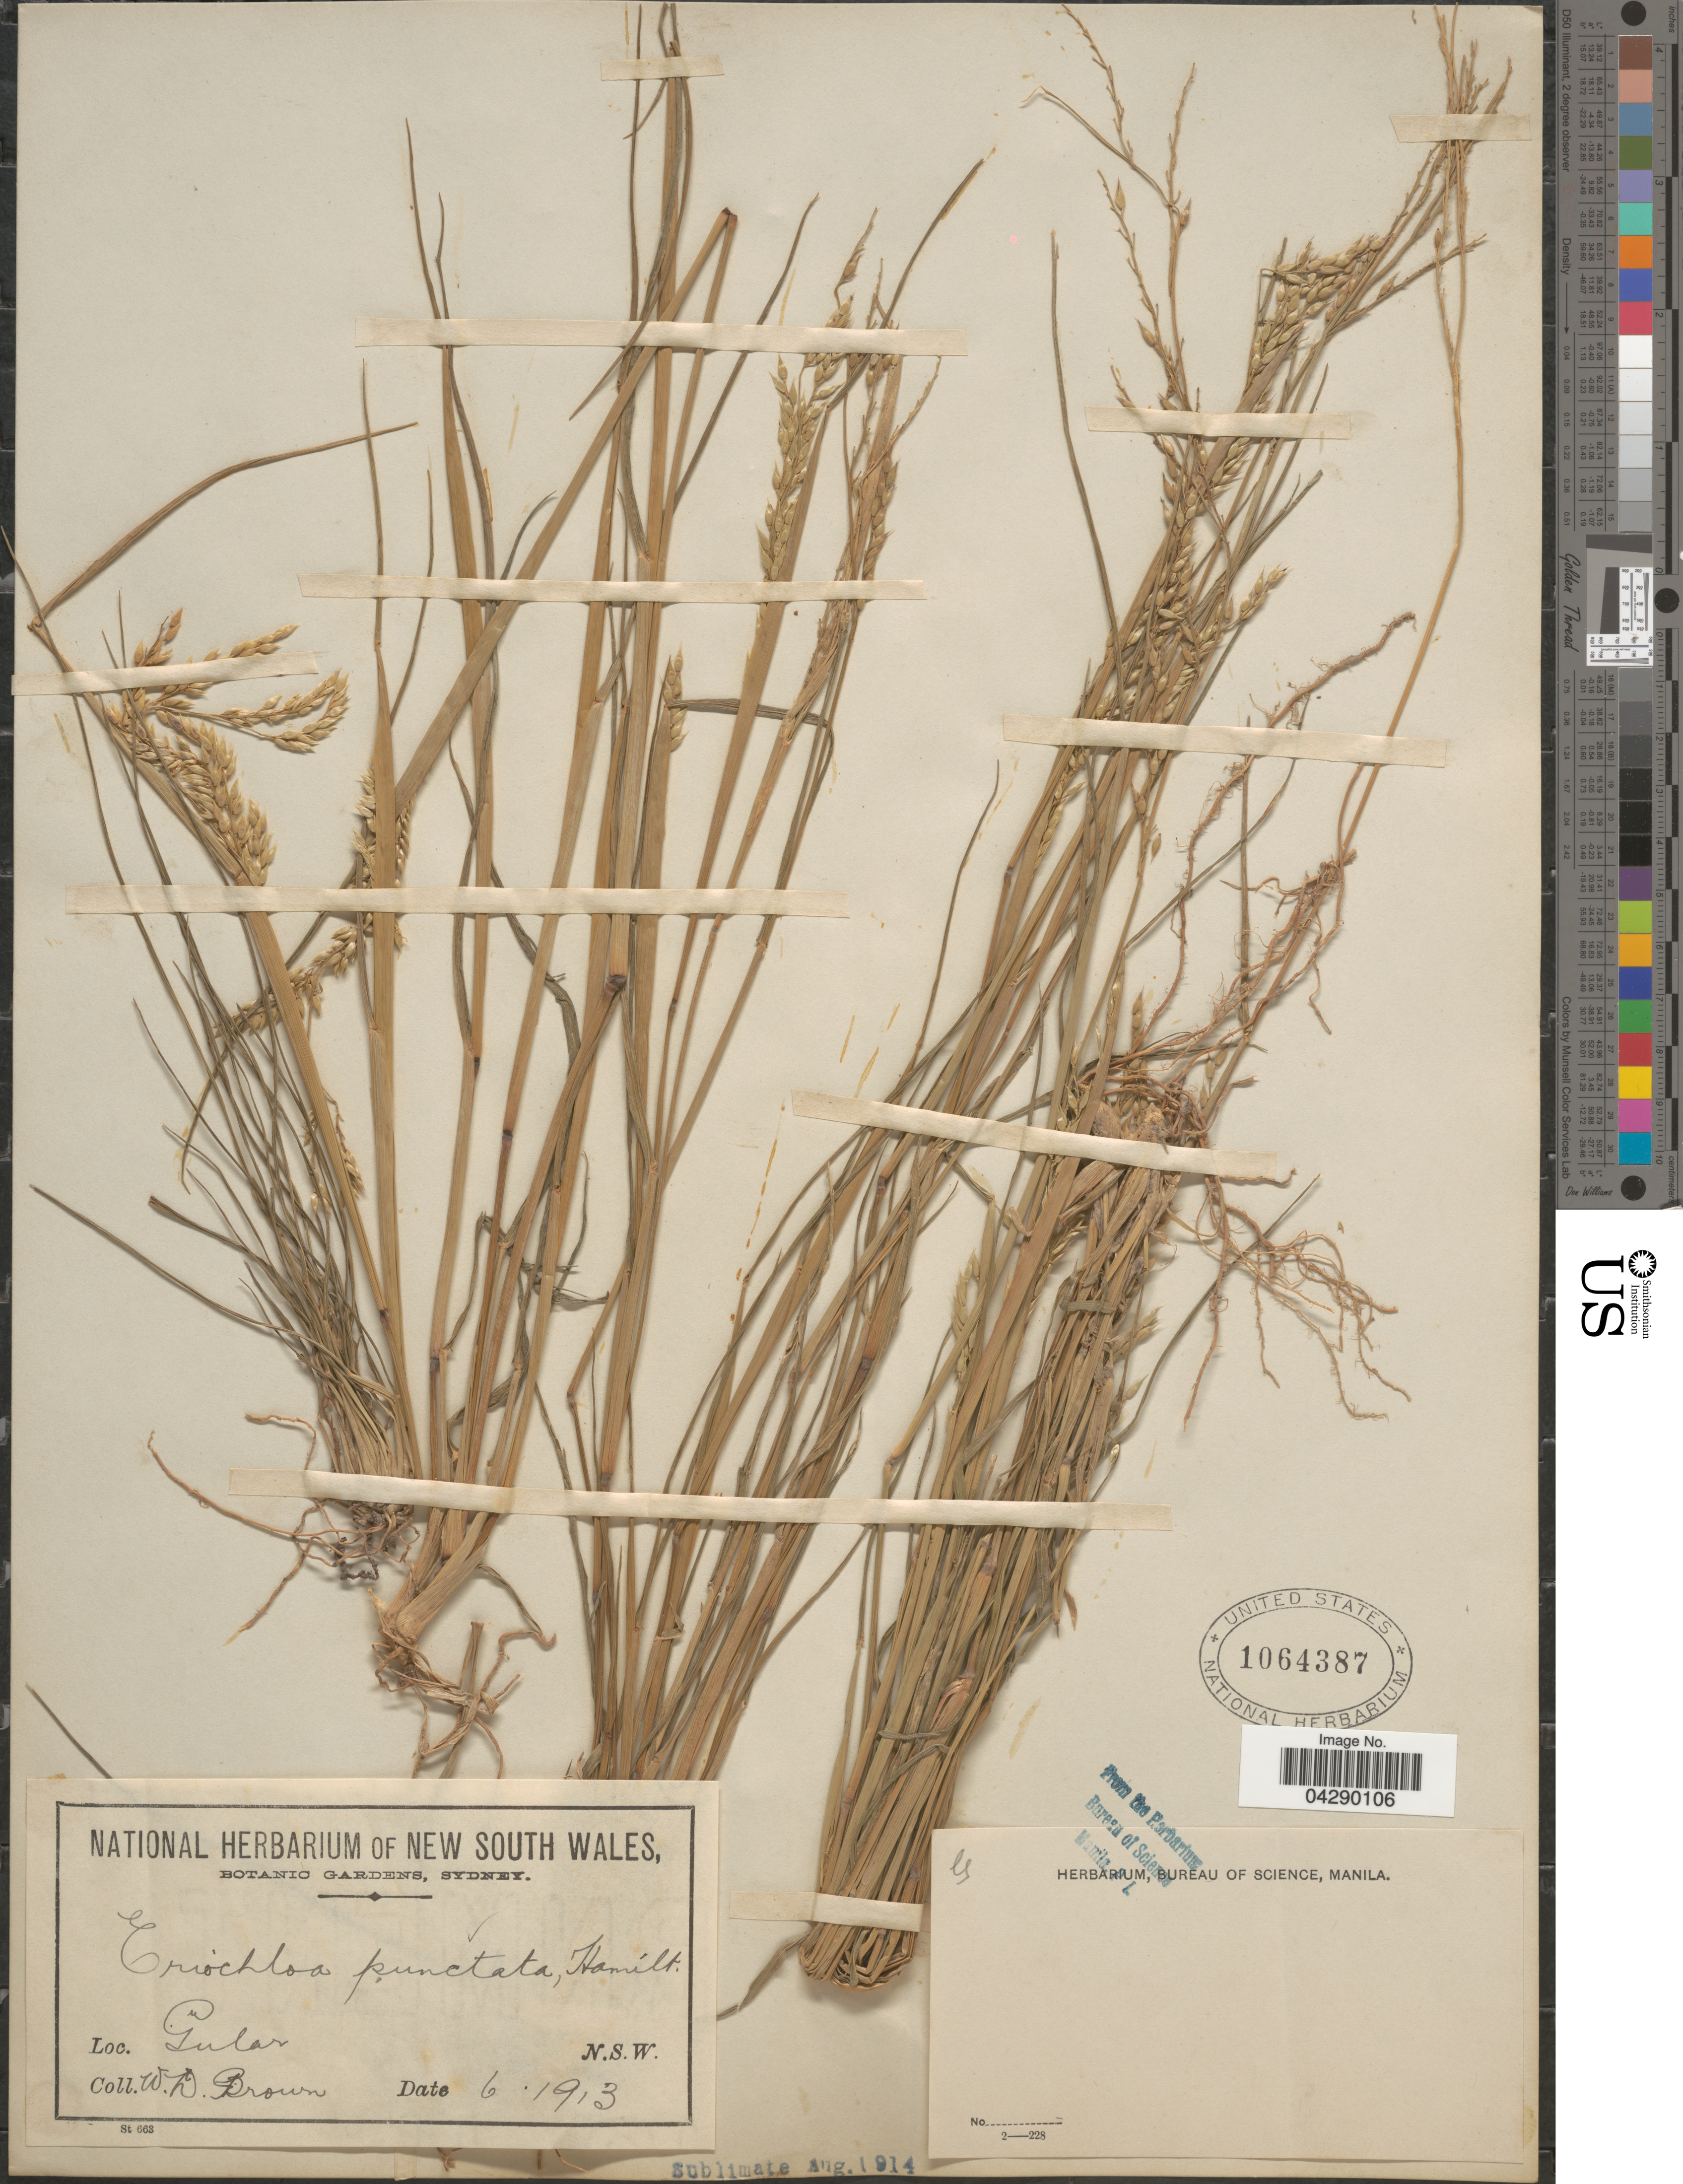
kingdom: Plantae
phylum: Tracheophyta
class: Liliopsida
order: Poales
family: Poaceae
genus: Eriochloa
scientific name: Eriochloa punctata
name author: (L.) Desv. ex Ham.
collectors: W. Brown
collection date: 1913-06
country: Australia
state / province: New South Wales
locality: Gular.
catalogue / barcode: US 1064387